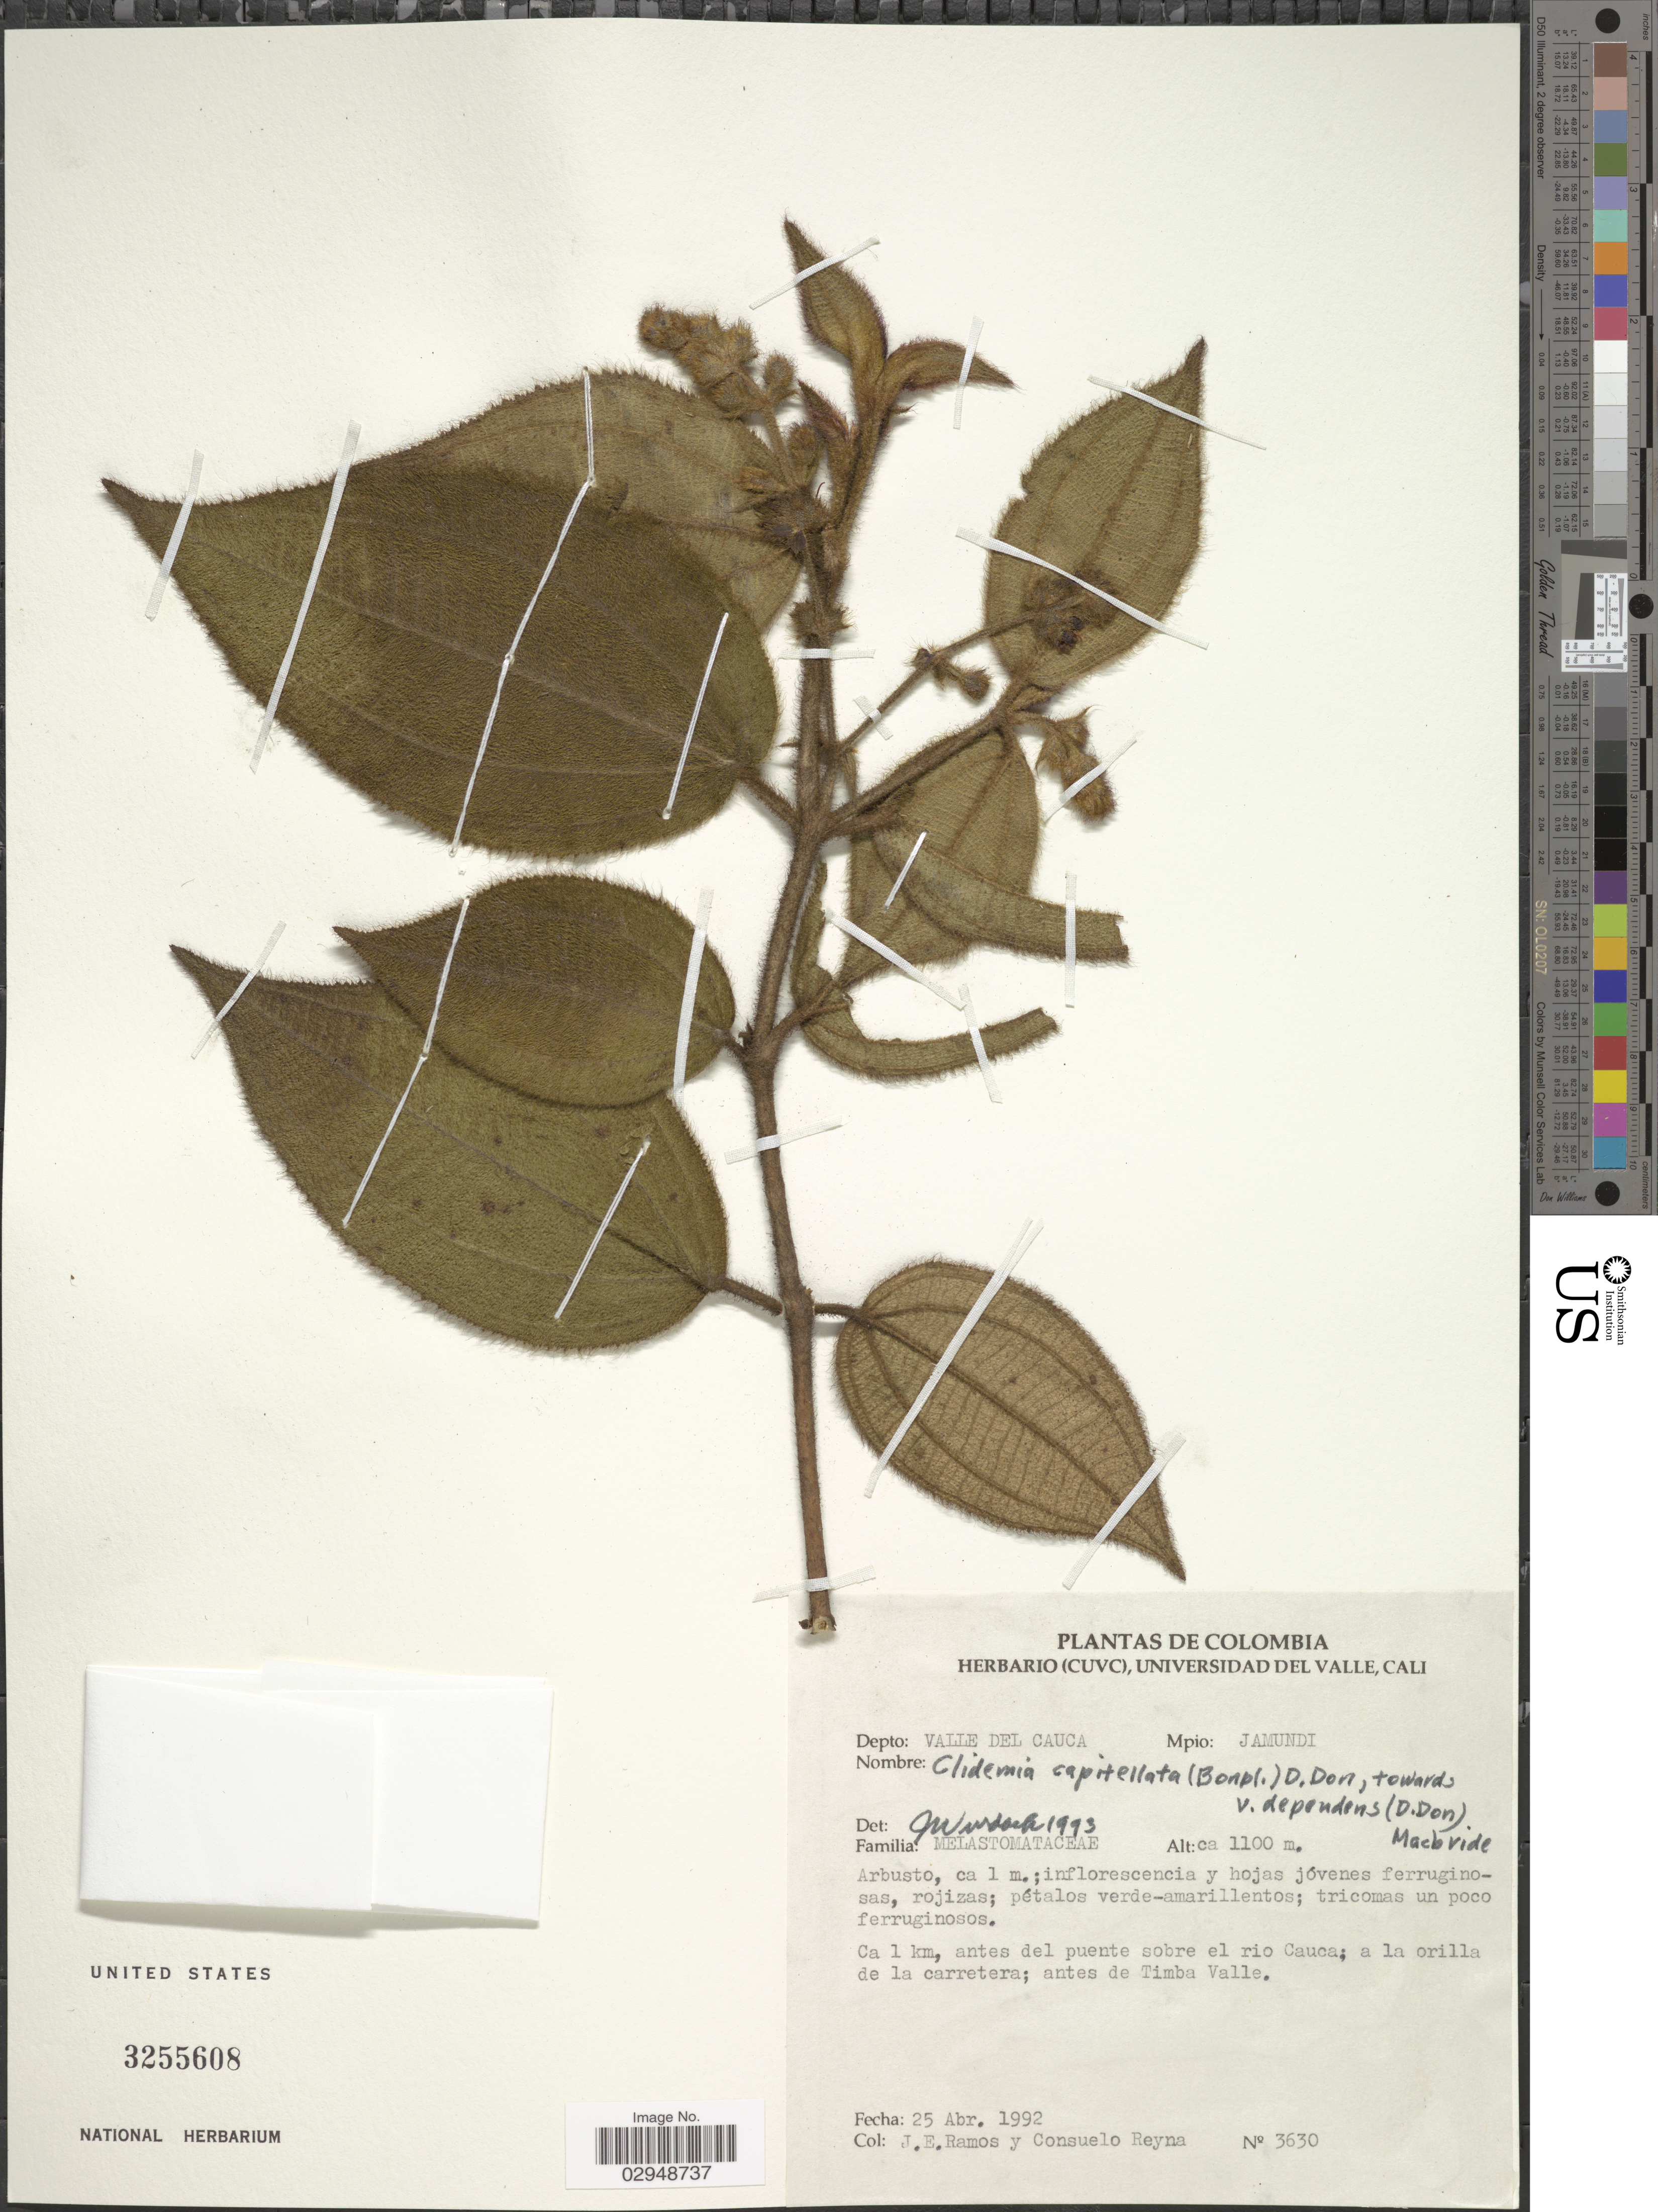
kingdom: Plantae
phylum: Tracheophyta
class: Magnoliopsida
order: Myrtales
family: Melastomataceae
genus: Clidemia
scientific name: Clidemia capitellata var. dependens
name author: (Pav. & D. Don) J.F. Macbr.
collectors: J. E. Ramos & C. Reyna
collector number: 3630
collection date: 1992-04-25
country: Colombia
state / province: Valle del Cauca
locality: Depto: Valle del Cauca. Mpio: Jamundi. Ca 1 km, antes del puente sobre el rio Cauca; a la orilla de la carretera; antes de Timba Valle.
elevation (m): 1100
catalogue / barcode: US 3255608